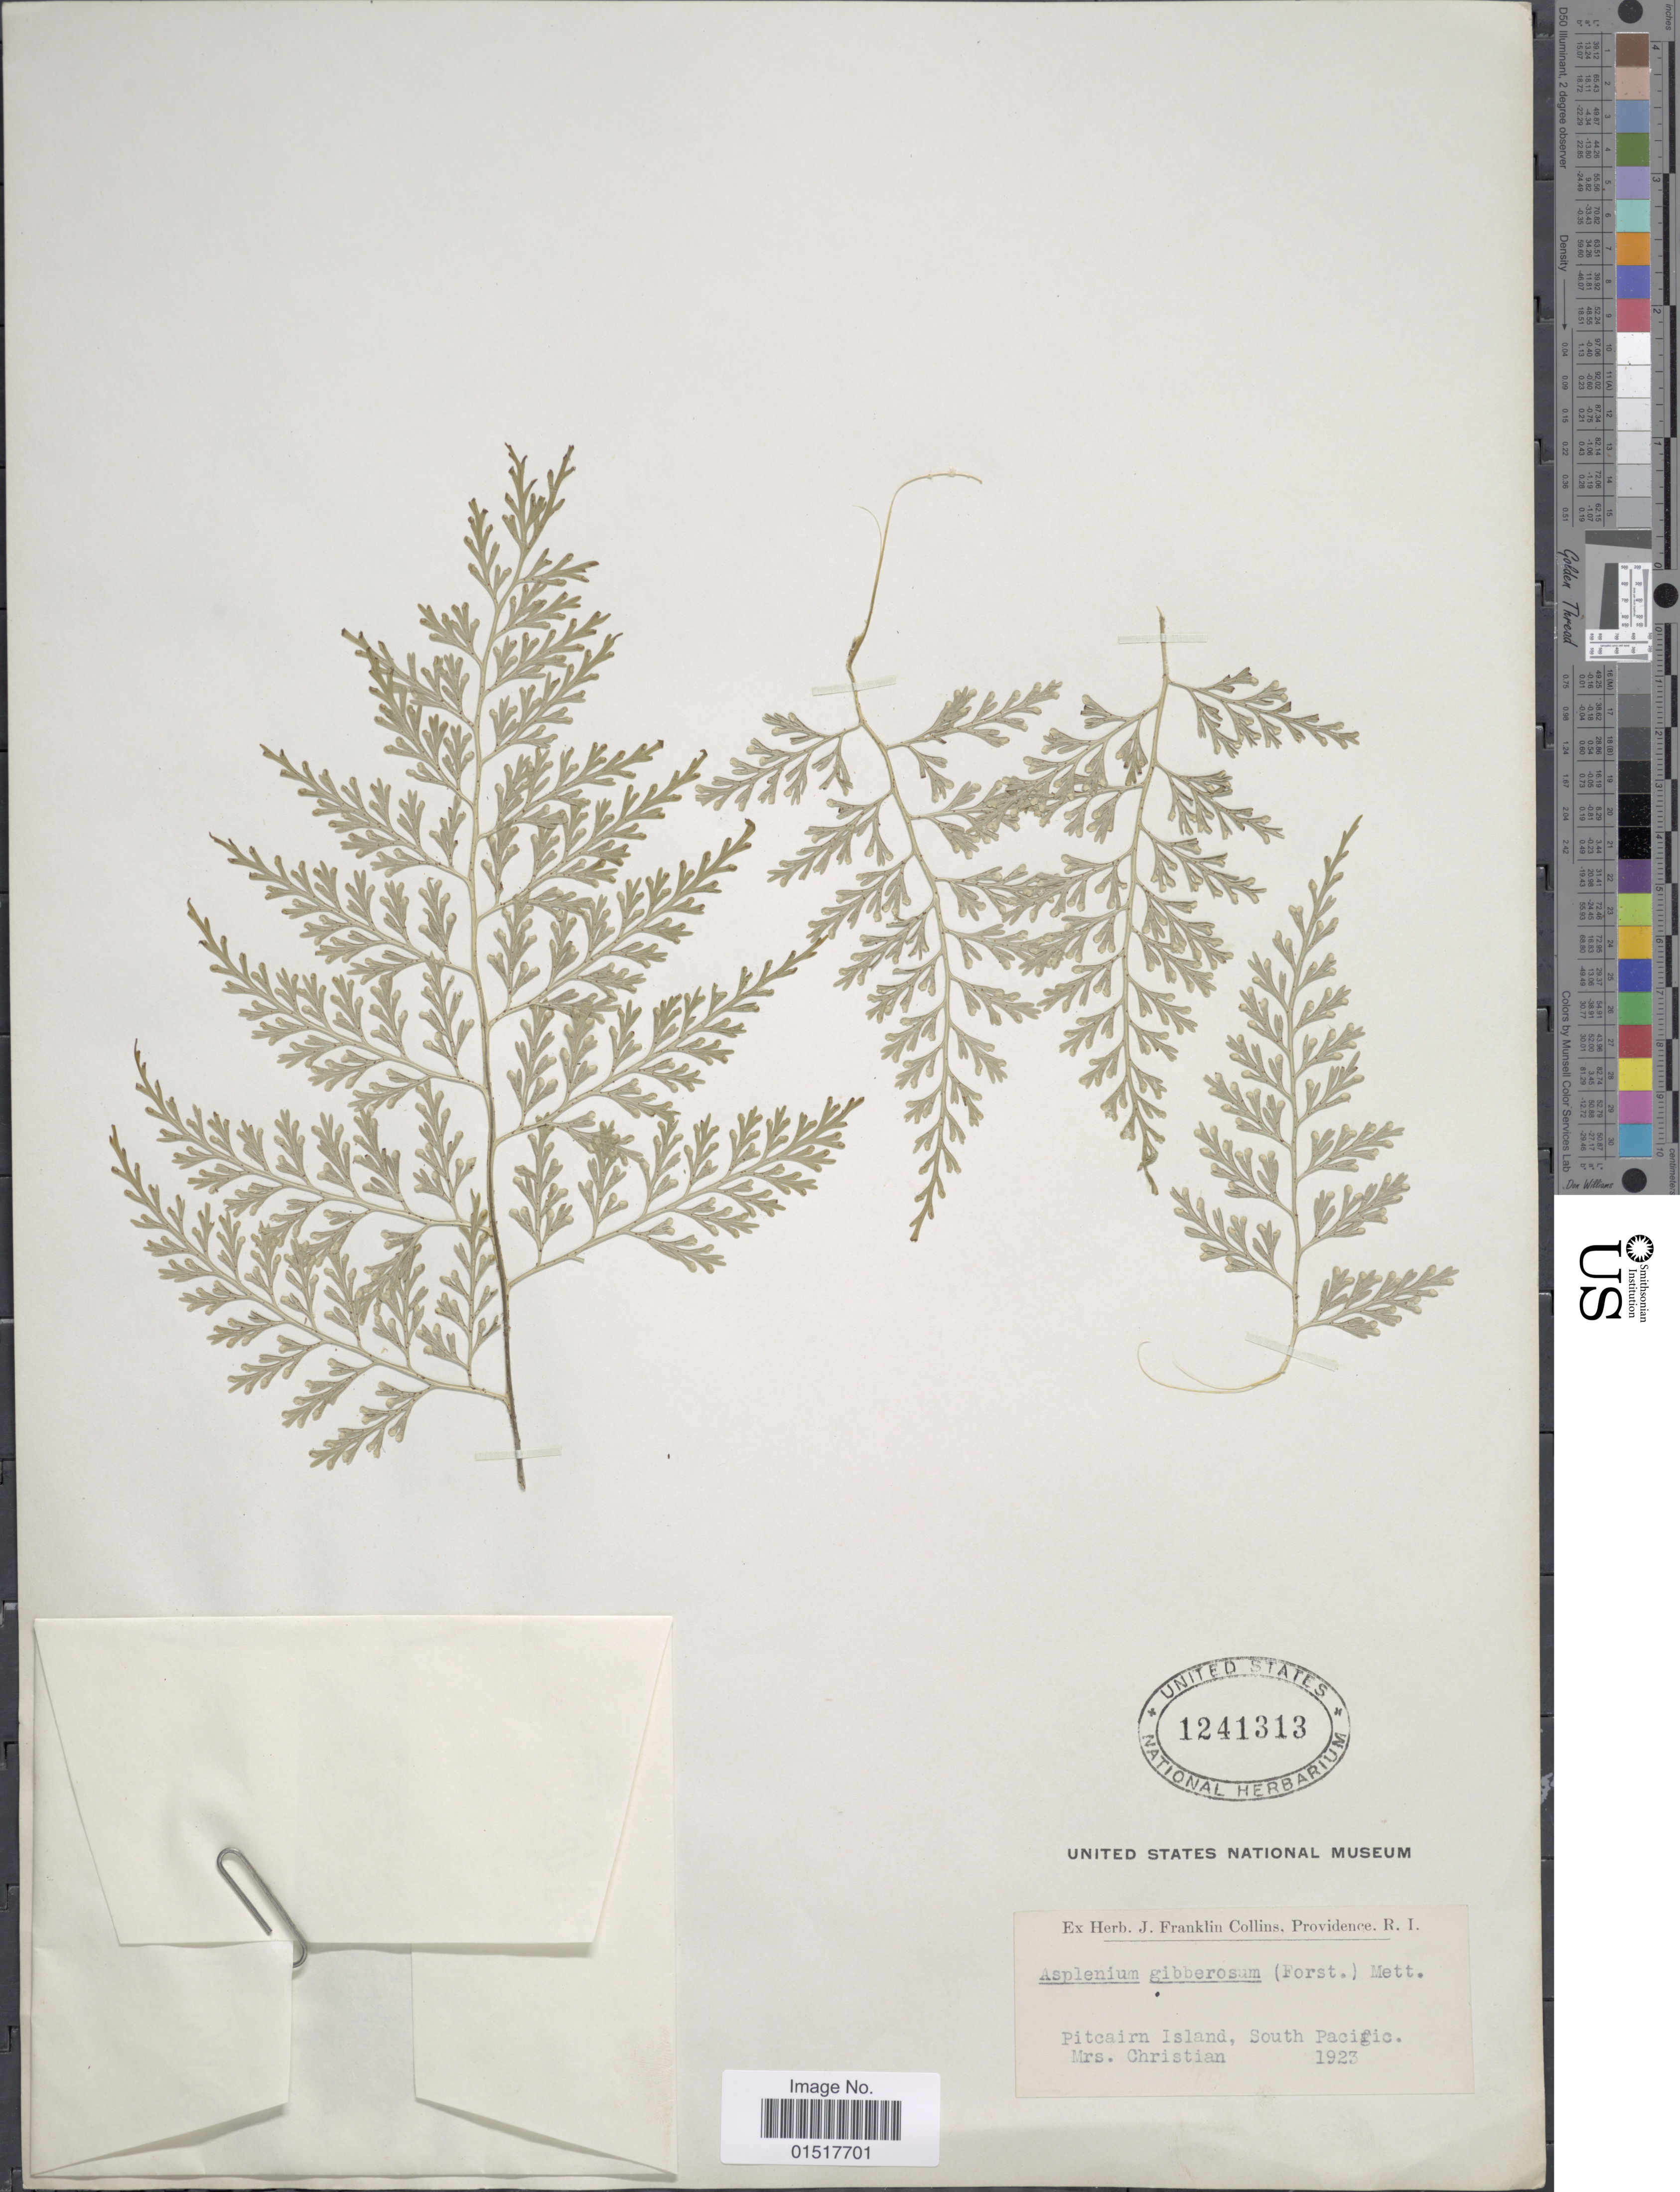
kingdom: Plantae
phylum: Tracheophyta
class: Polypodiopsida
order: Polypodiales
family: Aspleniaceae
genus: Asplenium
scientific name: Asplenium gibberosum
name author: (G. Forst.) Mett.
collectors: A. Christian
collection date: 1923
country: Pitcairn Islands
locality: Pitcairn Island, South Pacific.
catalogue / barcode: US 1241313